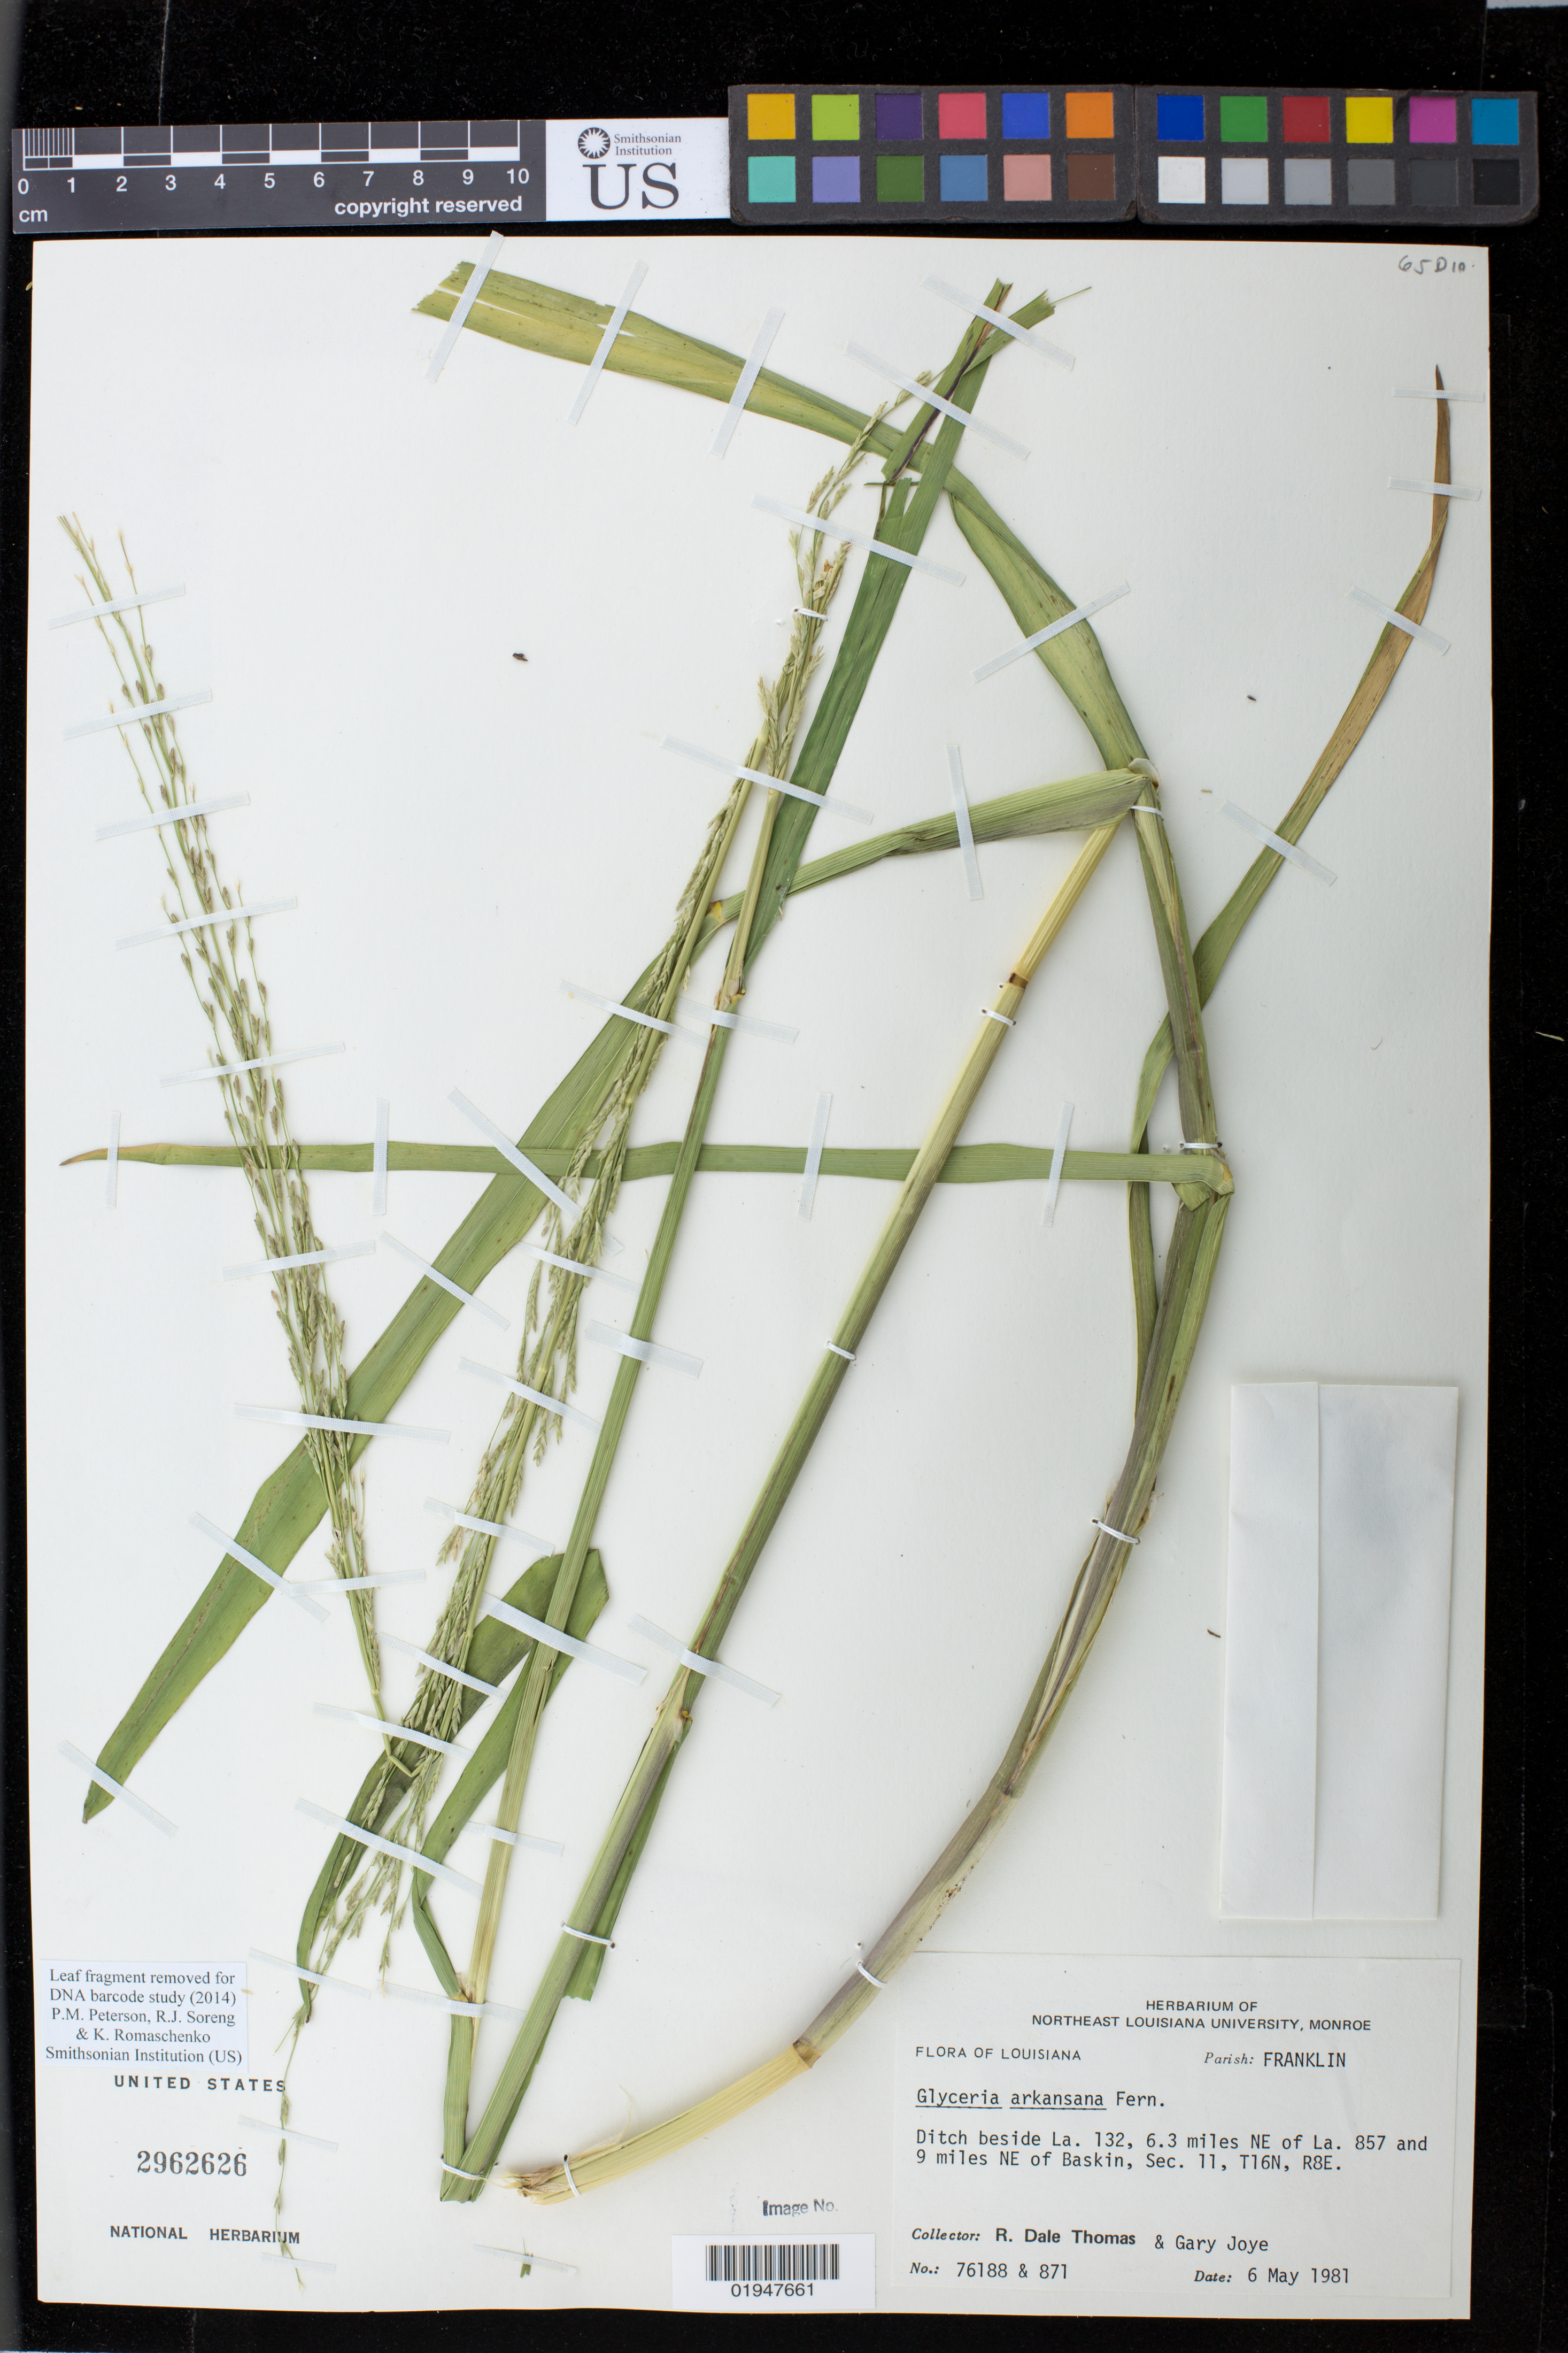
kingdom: Plantae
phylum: Tracheophyta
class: Liliopsida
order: Poales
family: Poaceae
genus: Glyceria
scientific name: Glyceria arkansana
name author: Fernald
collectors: R. Thomas & G. Joye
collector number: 76188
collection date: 1981-05-06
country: United States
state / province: Louisiana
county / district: Franklin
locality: Ditch beside La. 132, 6.3 miles NE of La. 857 and 9 miles NE of Baskin, Sec. 11, T16N, R8E.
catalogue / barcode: US 2962626